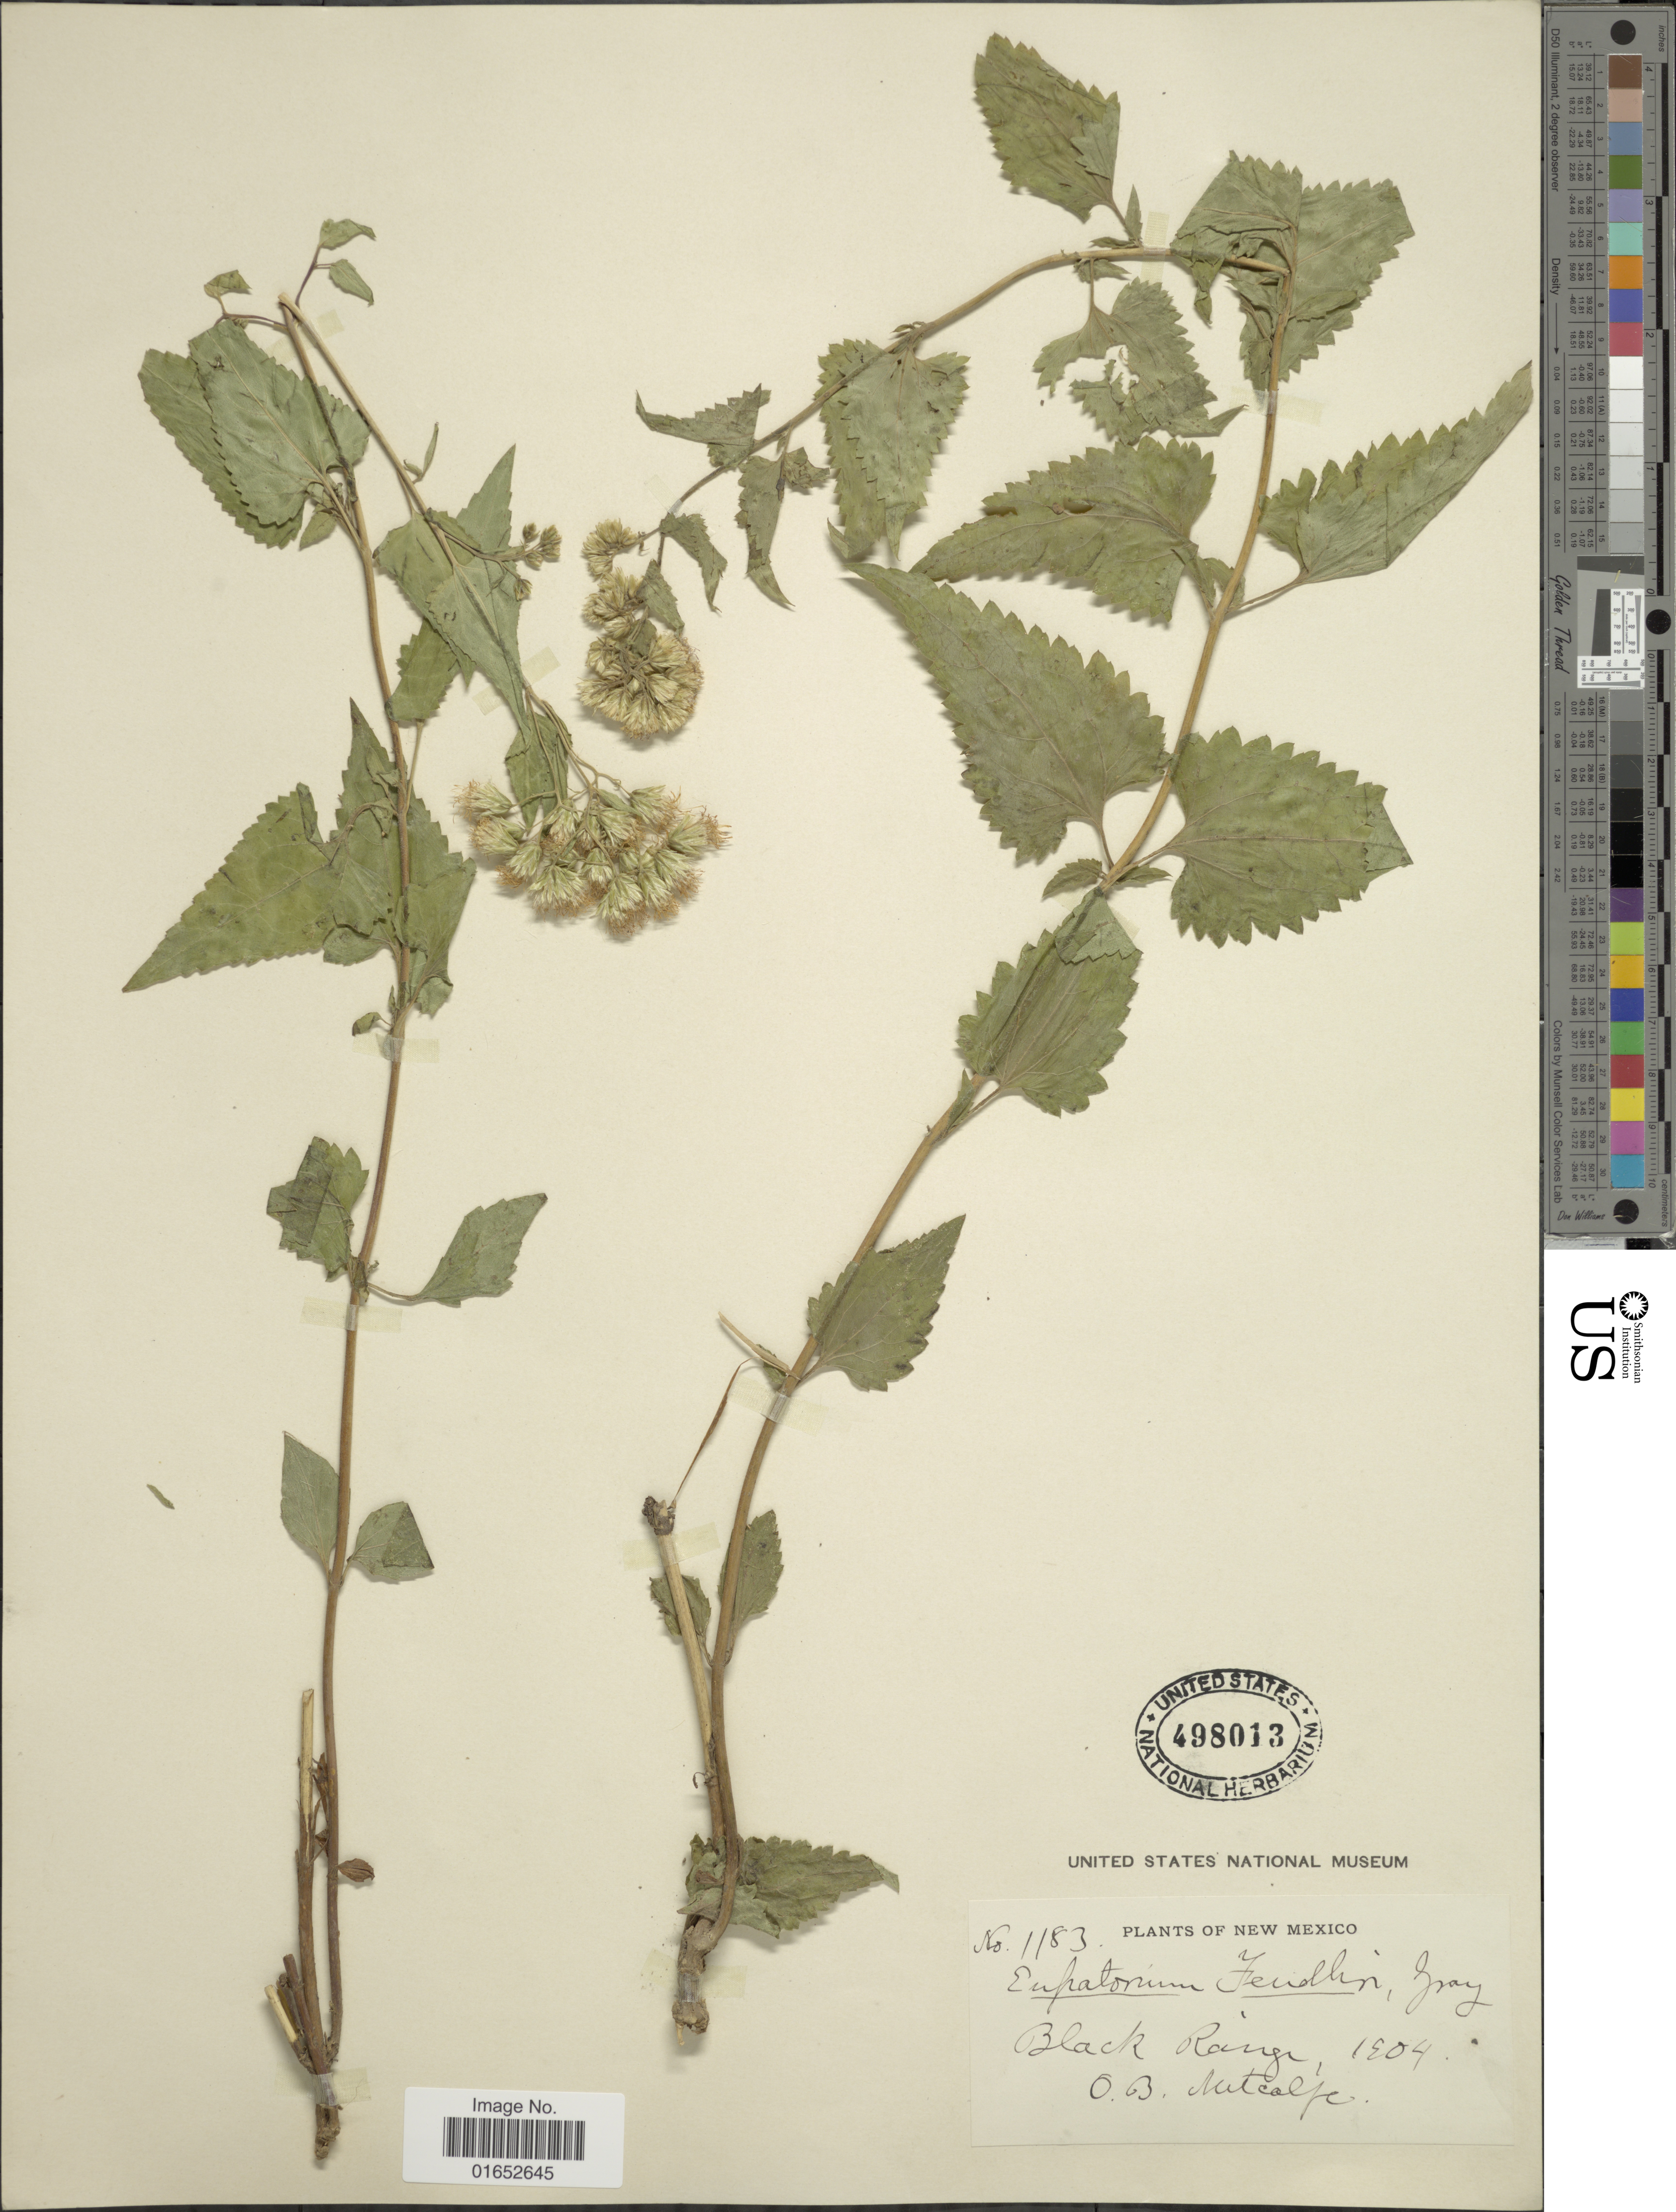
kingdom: Plantae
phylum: Tracheophyta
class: Magnoliopsida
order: Asterales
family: Asteraceae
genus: Brickelliastrum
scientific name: Brickelliastrum fendleri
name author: (A. Gray) R.M. King & H. Rob.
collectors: O. B. Metcalfe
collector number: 1183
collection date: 1904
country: United States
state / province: New Mexico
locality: Black Range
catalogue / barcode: US 498013